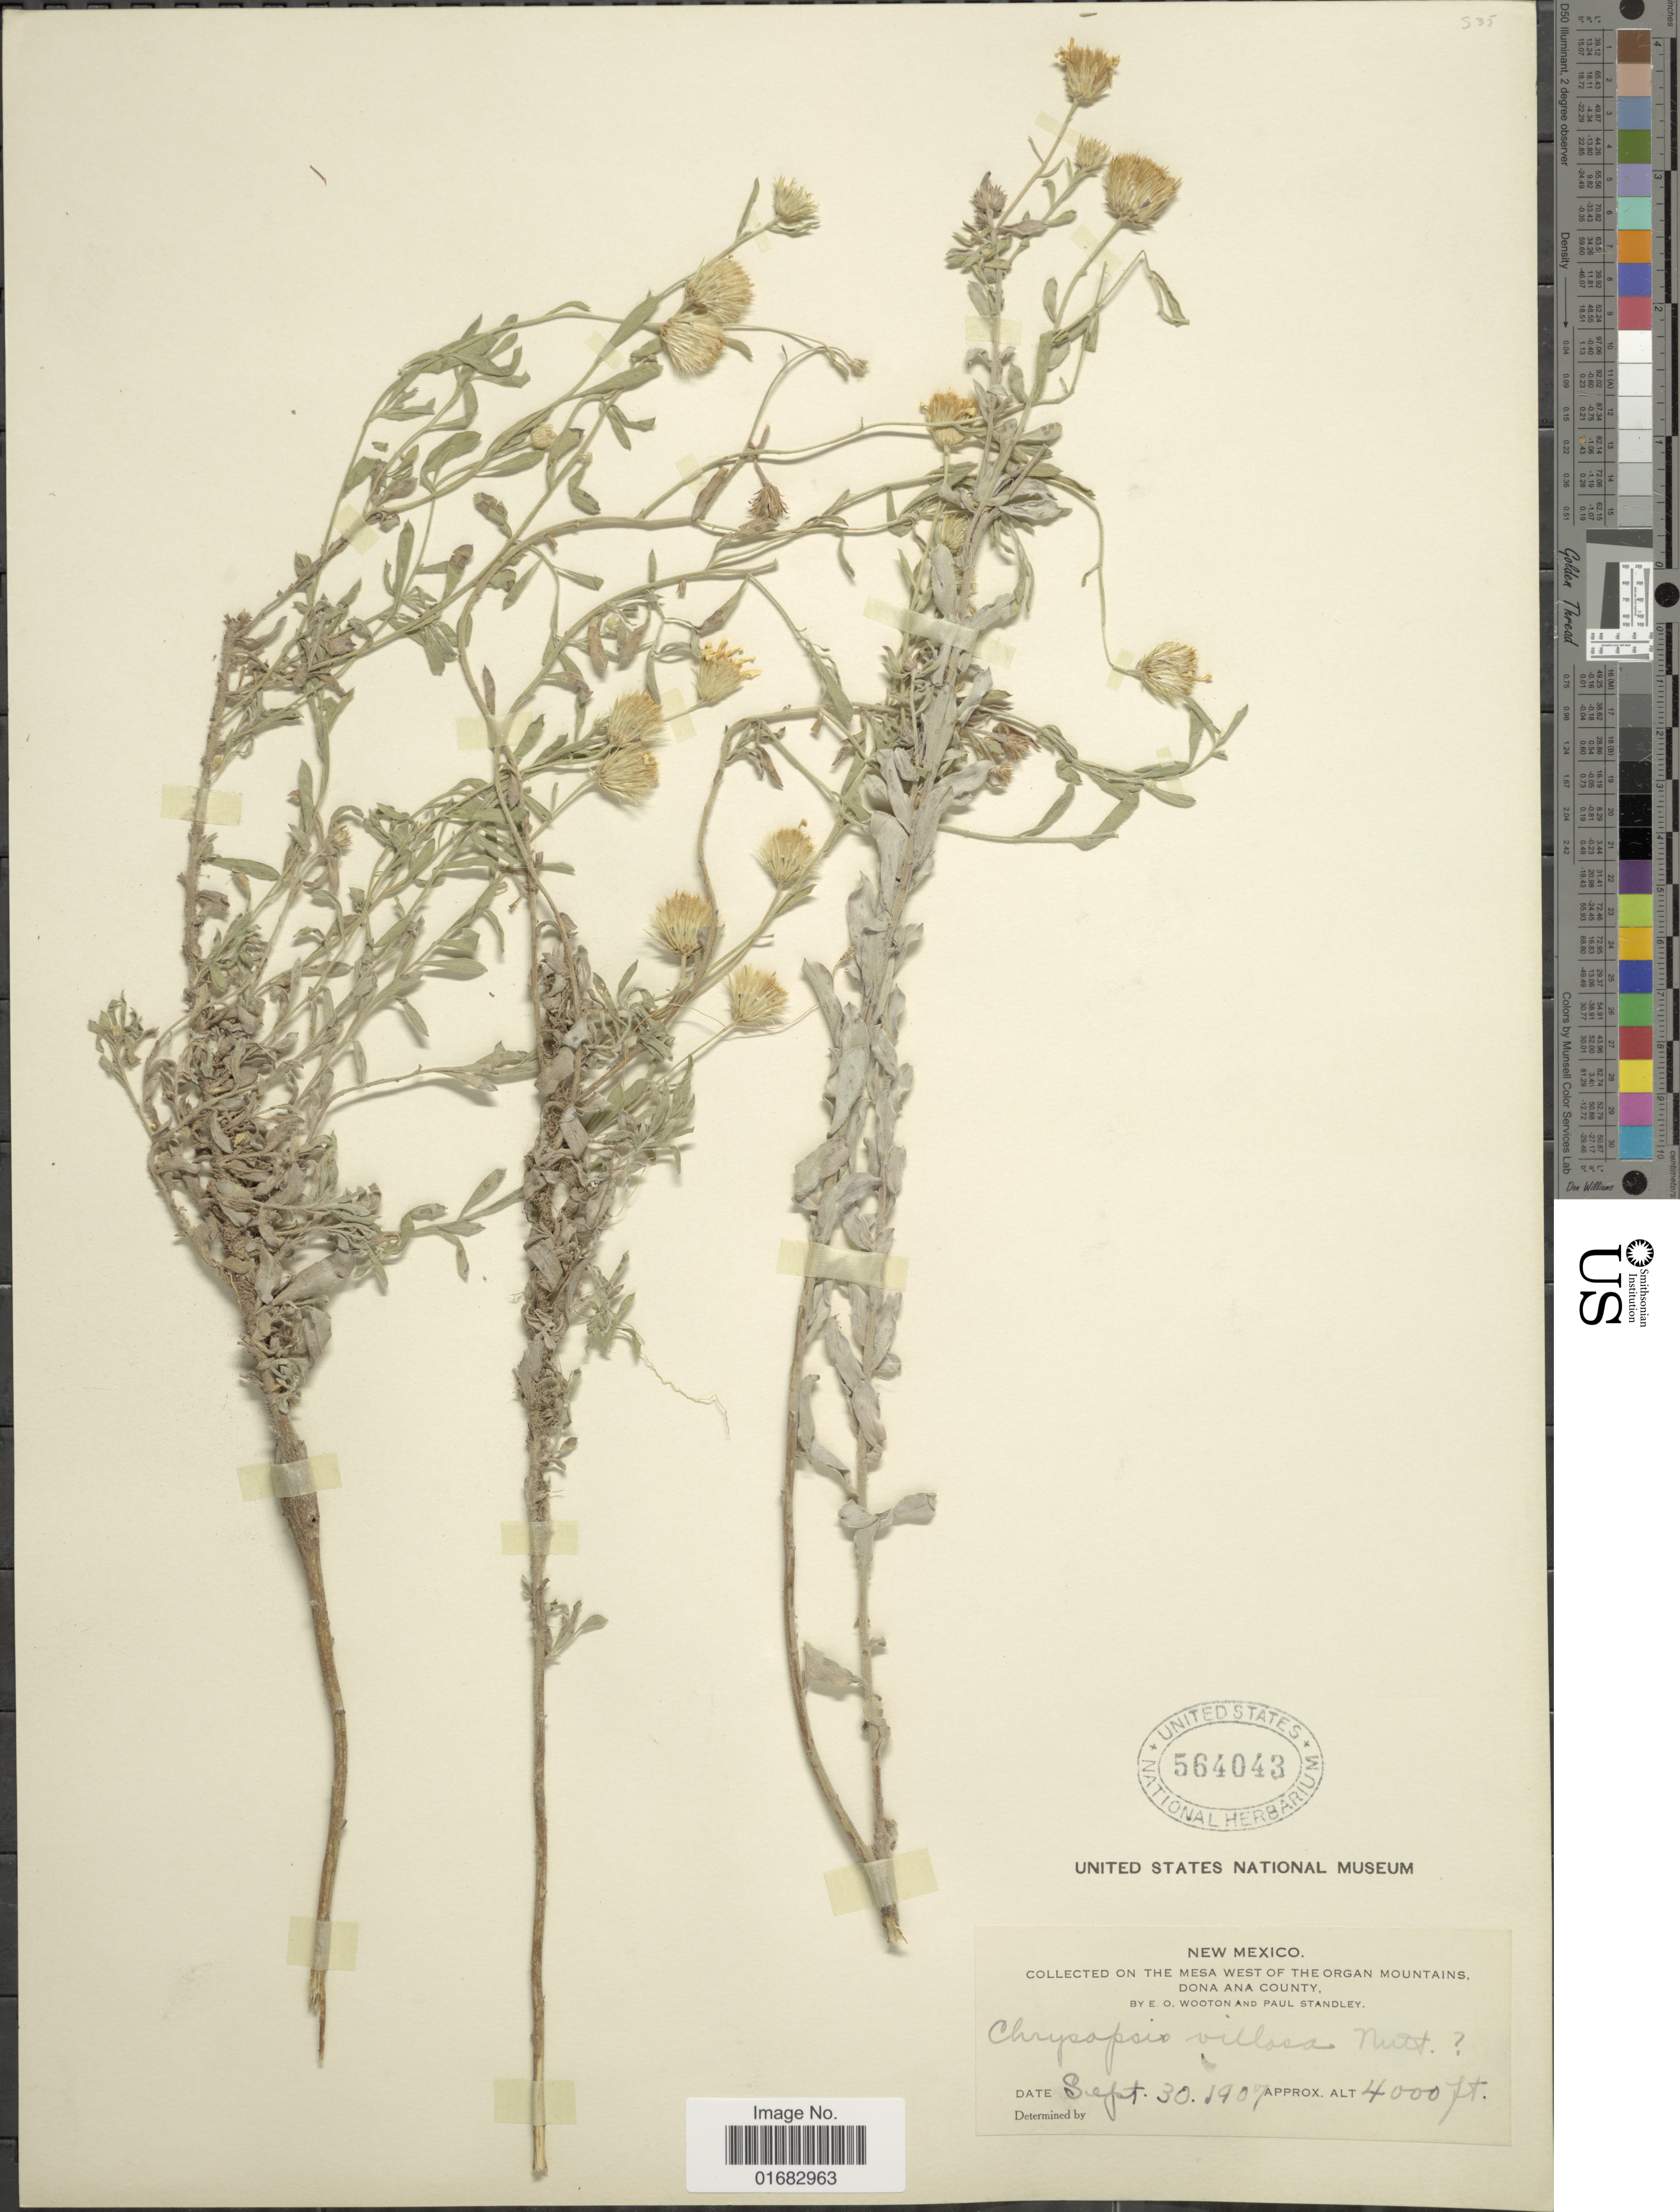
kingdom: Plantae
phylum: Tracheophyta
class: Magnoliopsida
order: Asterales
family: Asteraceae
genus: Heterotheca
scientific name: Heterotheca villosa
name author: (Pursh) Shinners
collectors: E. O. Wooton & P. C. Standley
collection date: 1907-09-30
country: United States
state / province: New Mexico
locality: On the Mesa West of the Organ Mountains, Dona Ana County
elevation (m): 1219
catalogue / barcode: US 564043